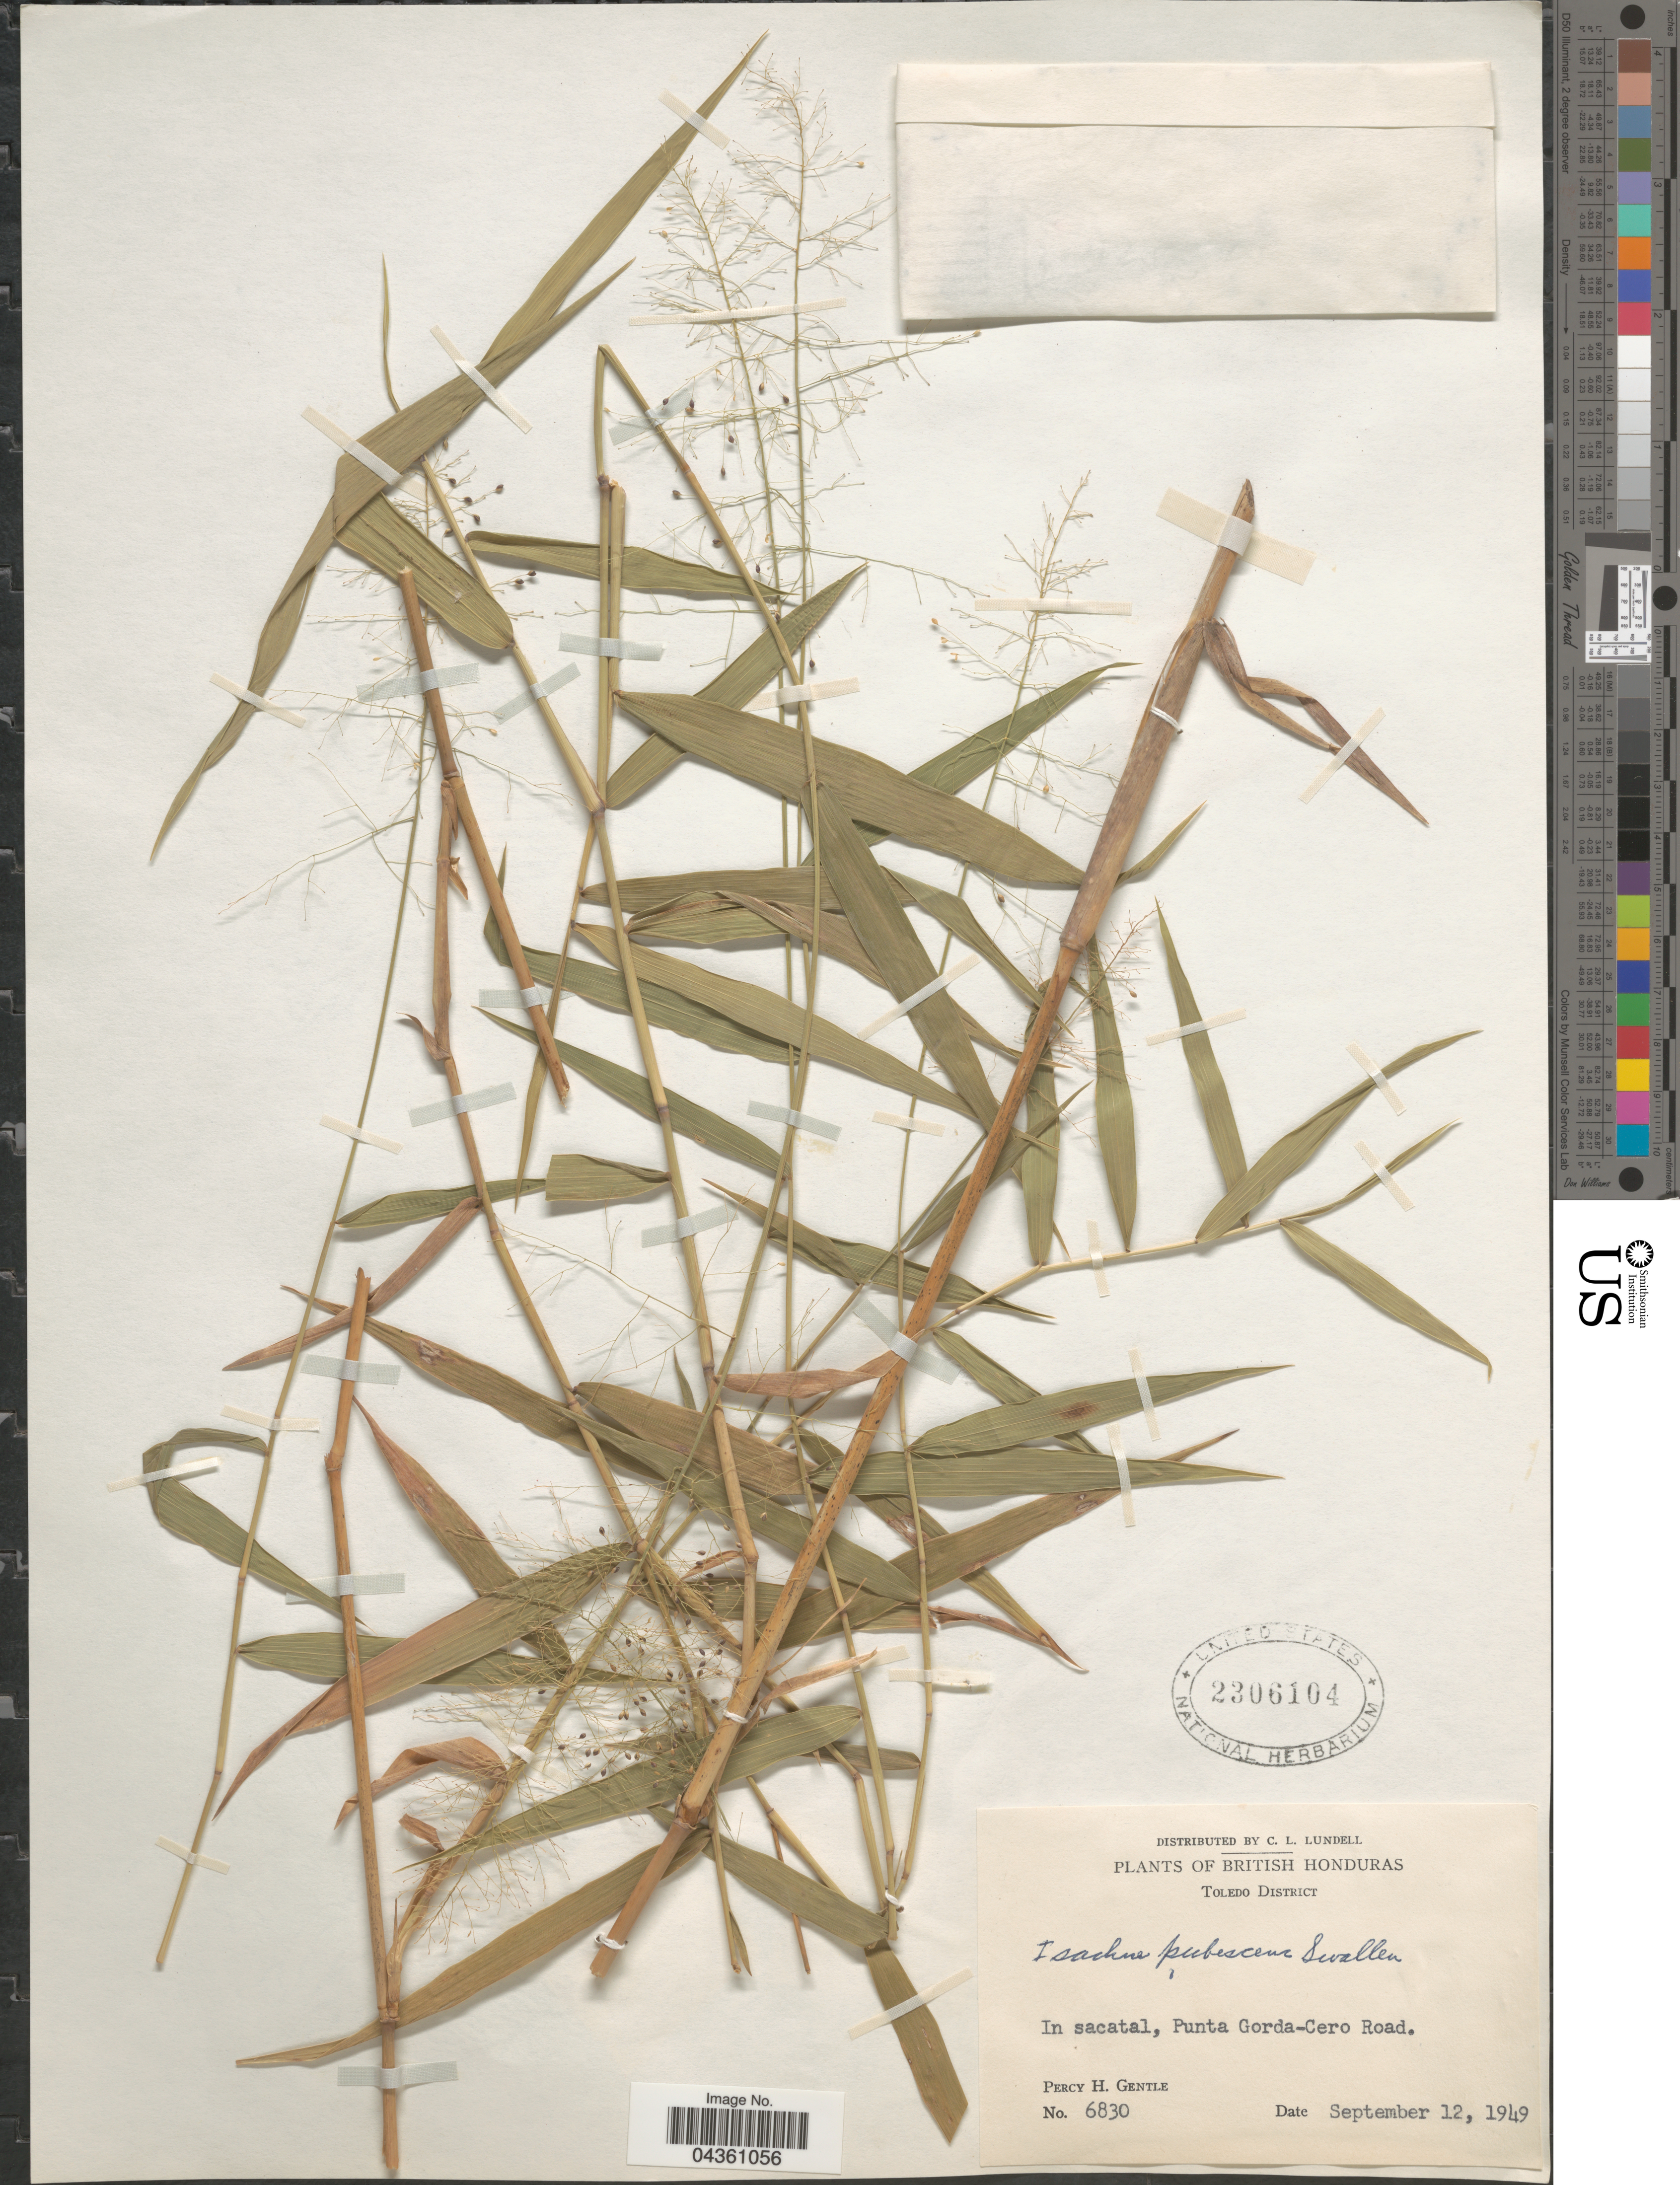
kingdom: Plantae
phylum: Tracheophyta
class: Liliopsida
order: Poales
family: Poaceae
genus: Isachne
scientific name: Isachne pubescens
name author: Swallen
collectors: P. H. Gentle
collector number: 6830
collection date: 1949-09-12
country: Belize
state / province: Toledo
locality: British Honduras. Toledo District. In sacatal, Punta Gorda-Cero Road.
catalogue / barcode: US 2306104